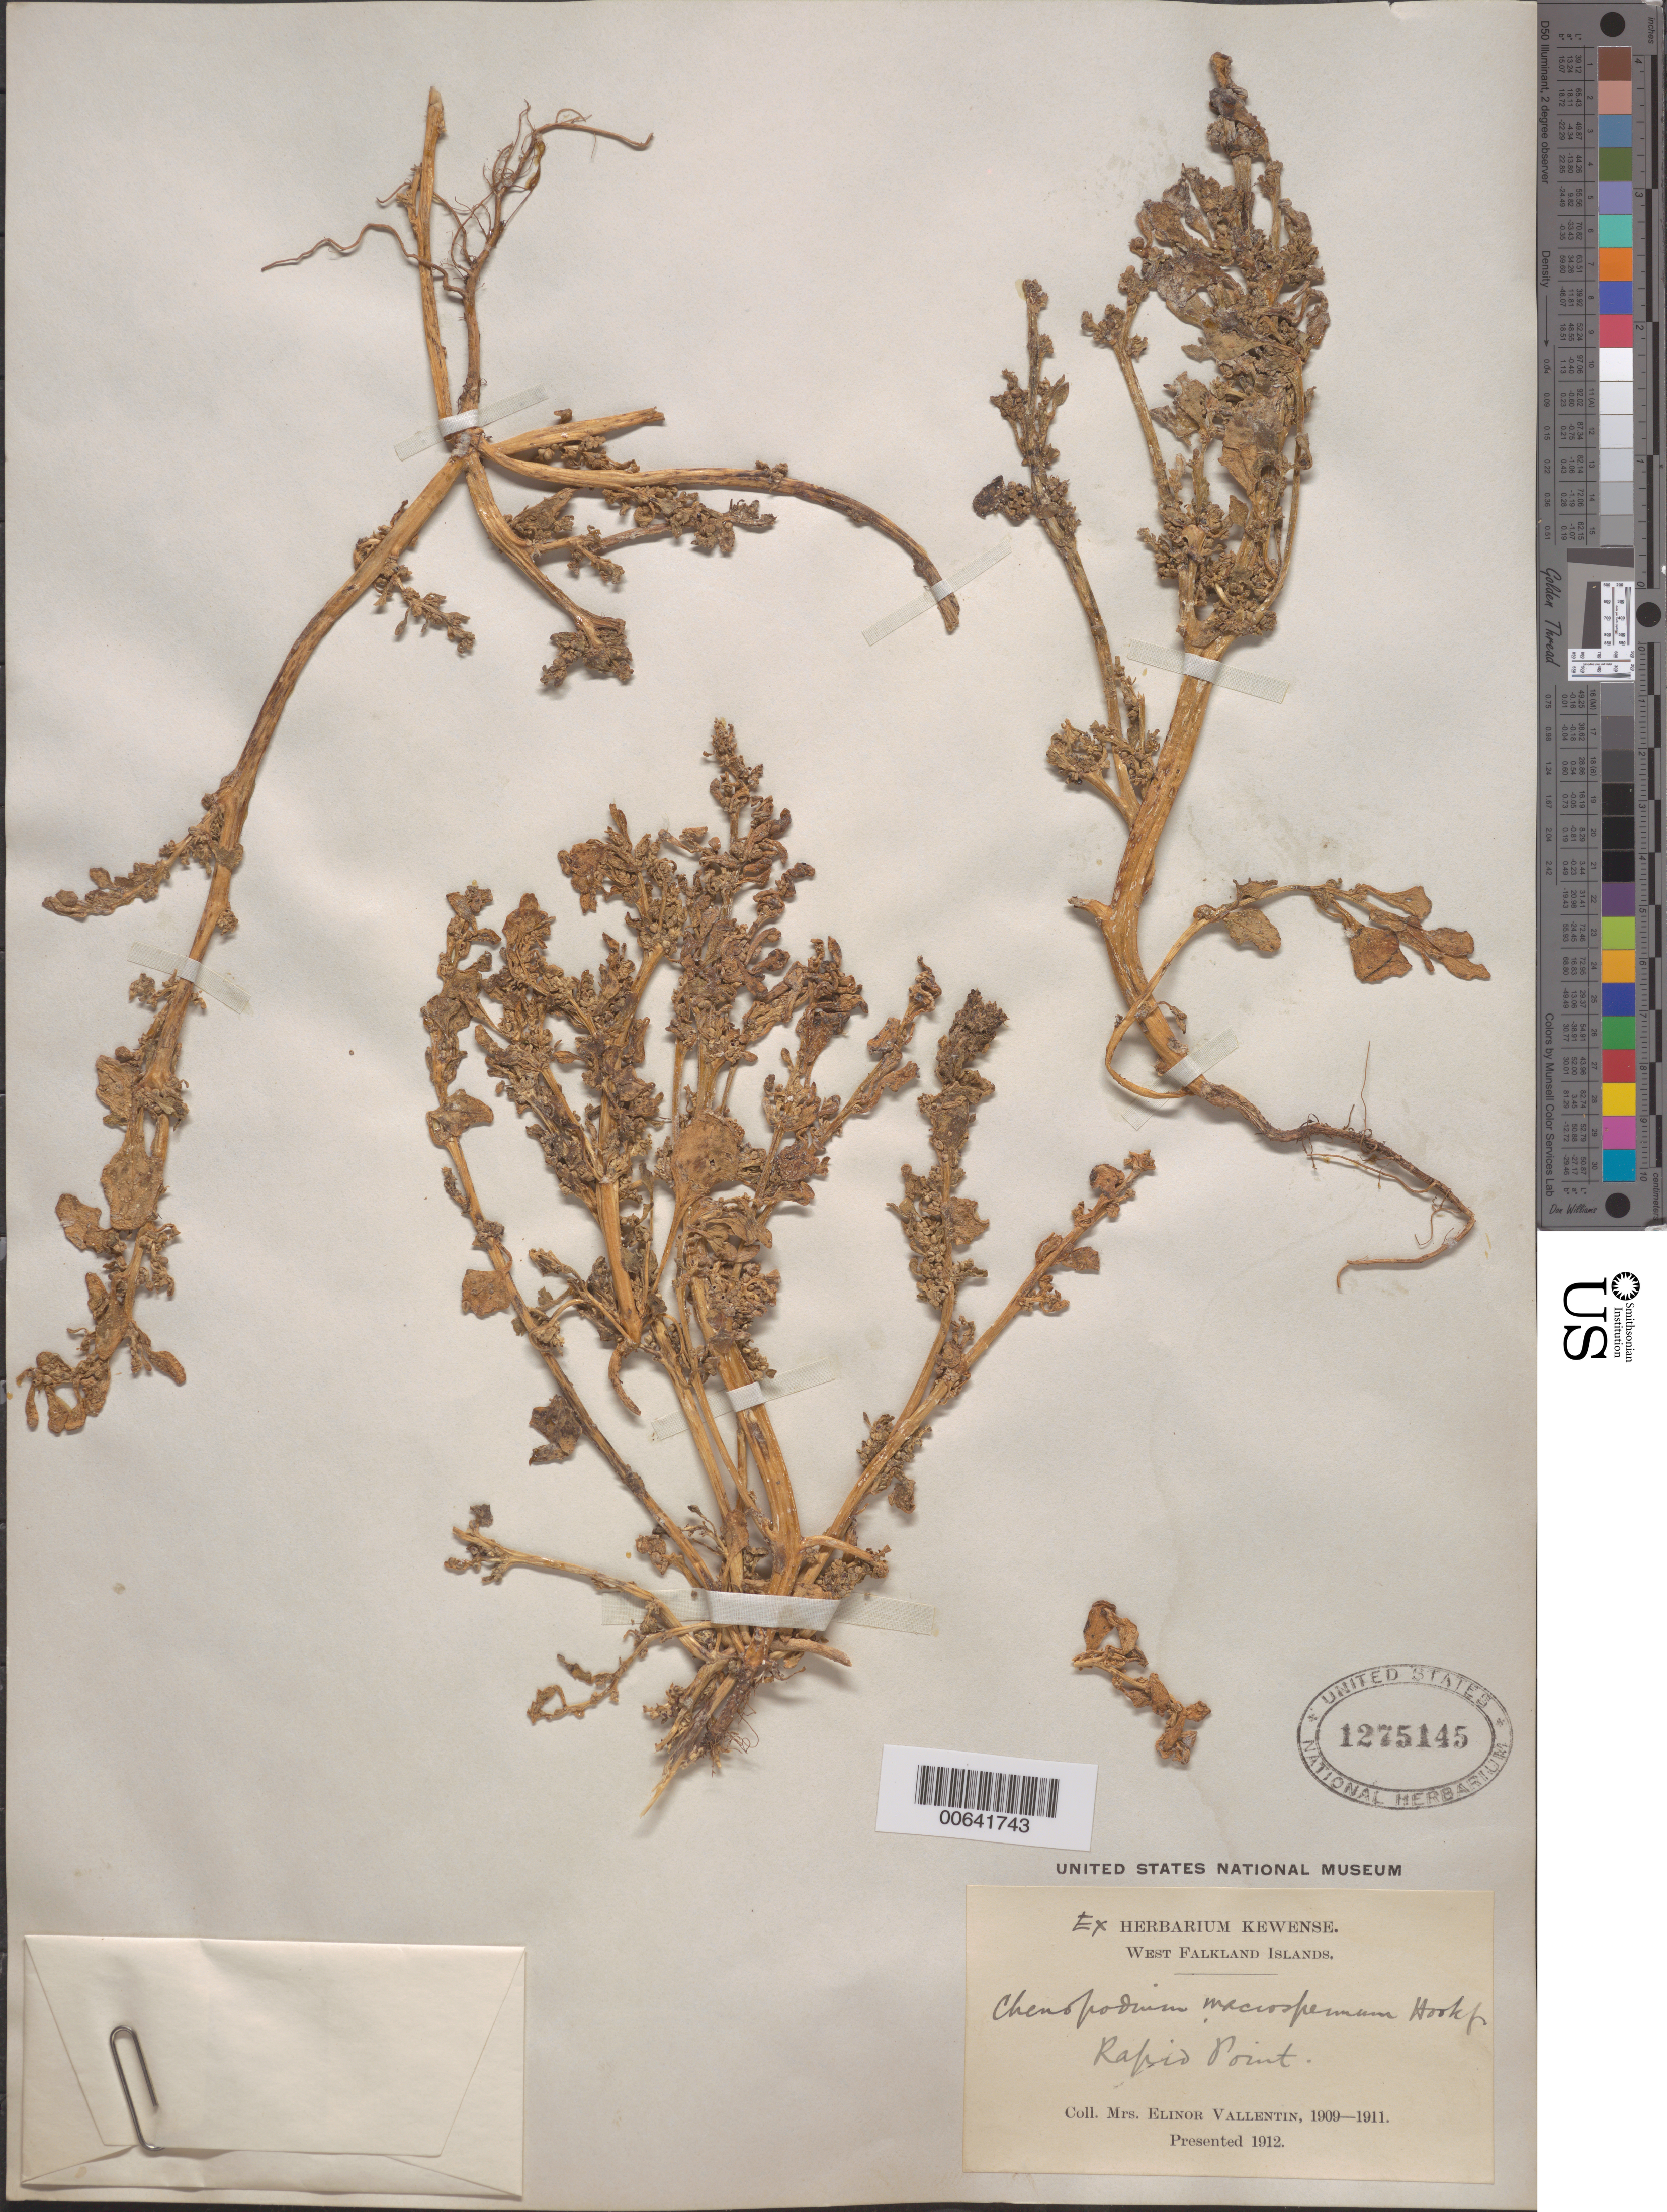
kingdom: Plantae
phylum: Tracheophyta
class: Magnoliopsida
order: Caryophyllales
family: Amaranthaceae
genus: Chenopodium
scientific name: Chenopodium macrospermum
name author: Hook. f.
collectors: E. Vallentin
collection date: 1909/1911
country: Falkland Islands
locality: West Falkland Islands. Rapid Point.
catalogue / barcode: US 1275145